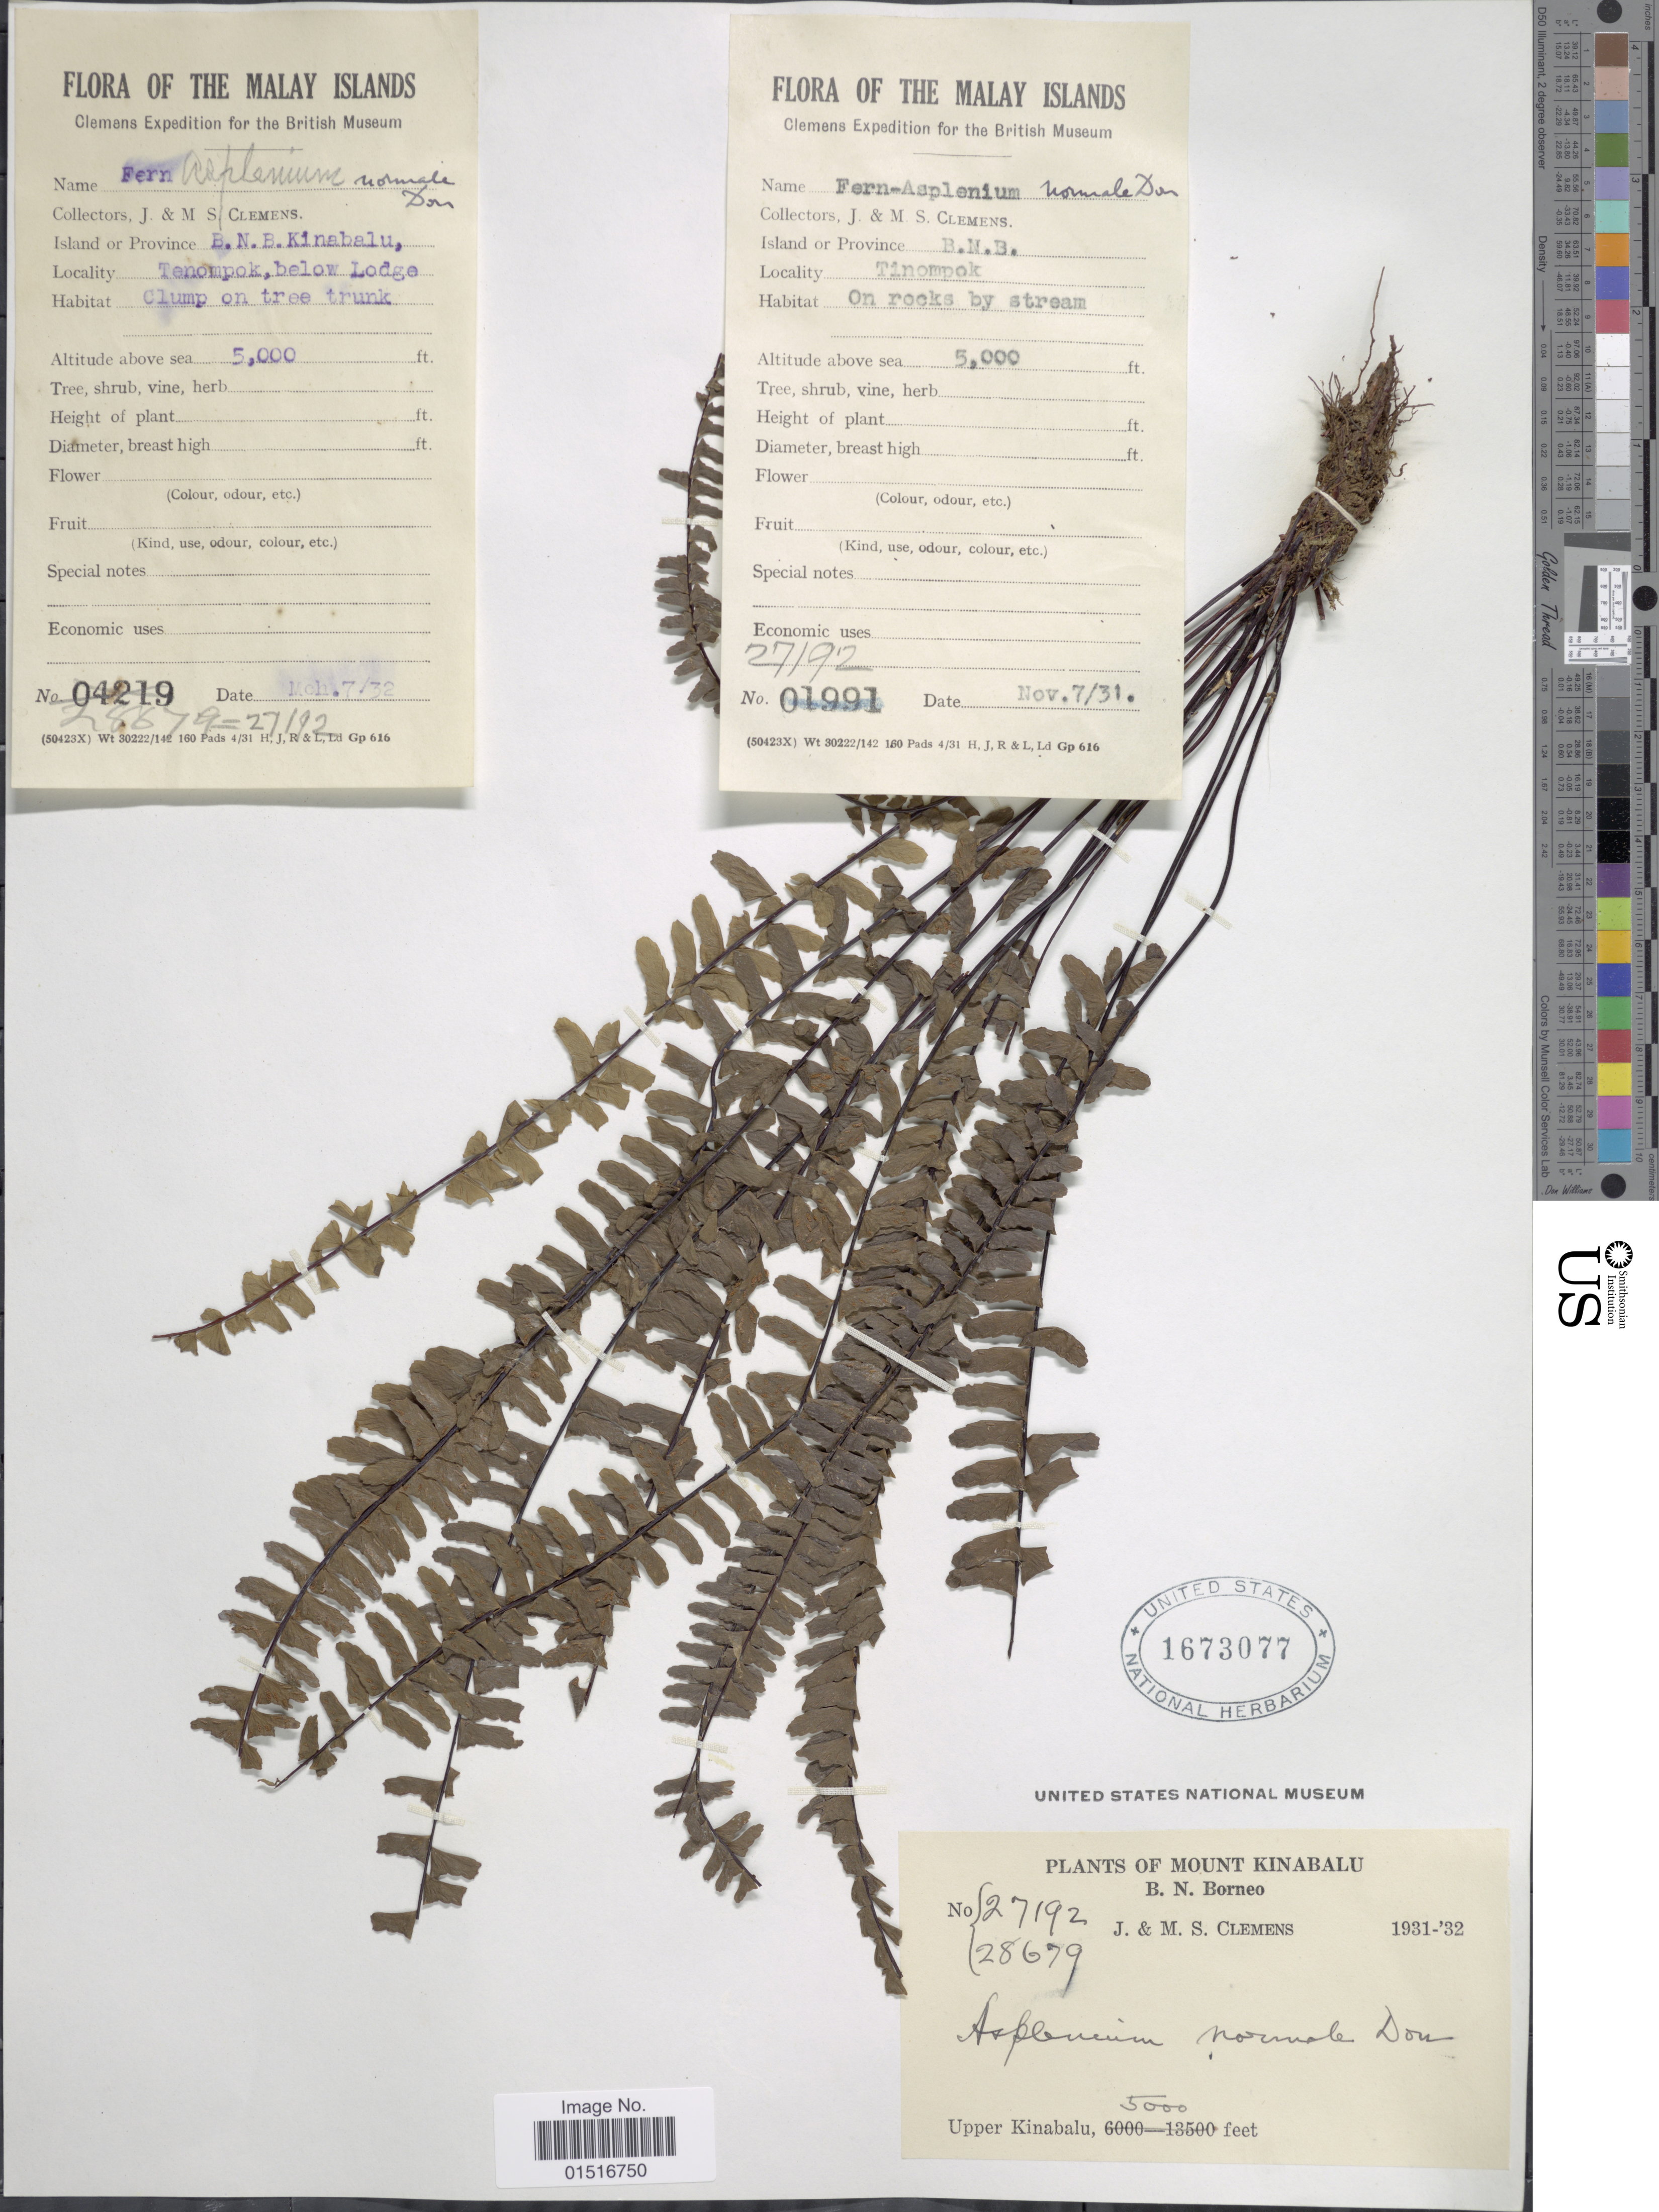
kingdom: Plantae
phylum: Tracheophyta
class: Polypodiopsida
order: Polypodiales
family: Aspleniaceae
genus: Asplenium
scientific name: Asplenium normale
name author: D. Don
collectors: J. Clemens & M. S. Clemens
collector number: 27192/28679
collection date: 1931-11-07/1932-03-07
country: Malaysia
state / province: Sabah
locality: Malay Islands. Mount Kinabalu. B.N. Borneo. Upper Kinabalu. Tenompok, below Lodge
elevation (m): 1524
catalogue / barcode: US 1673077